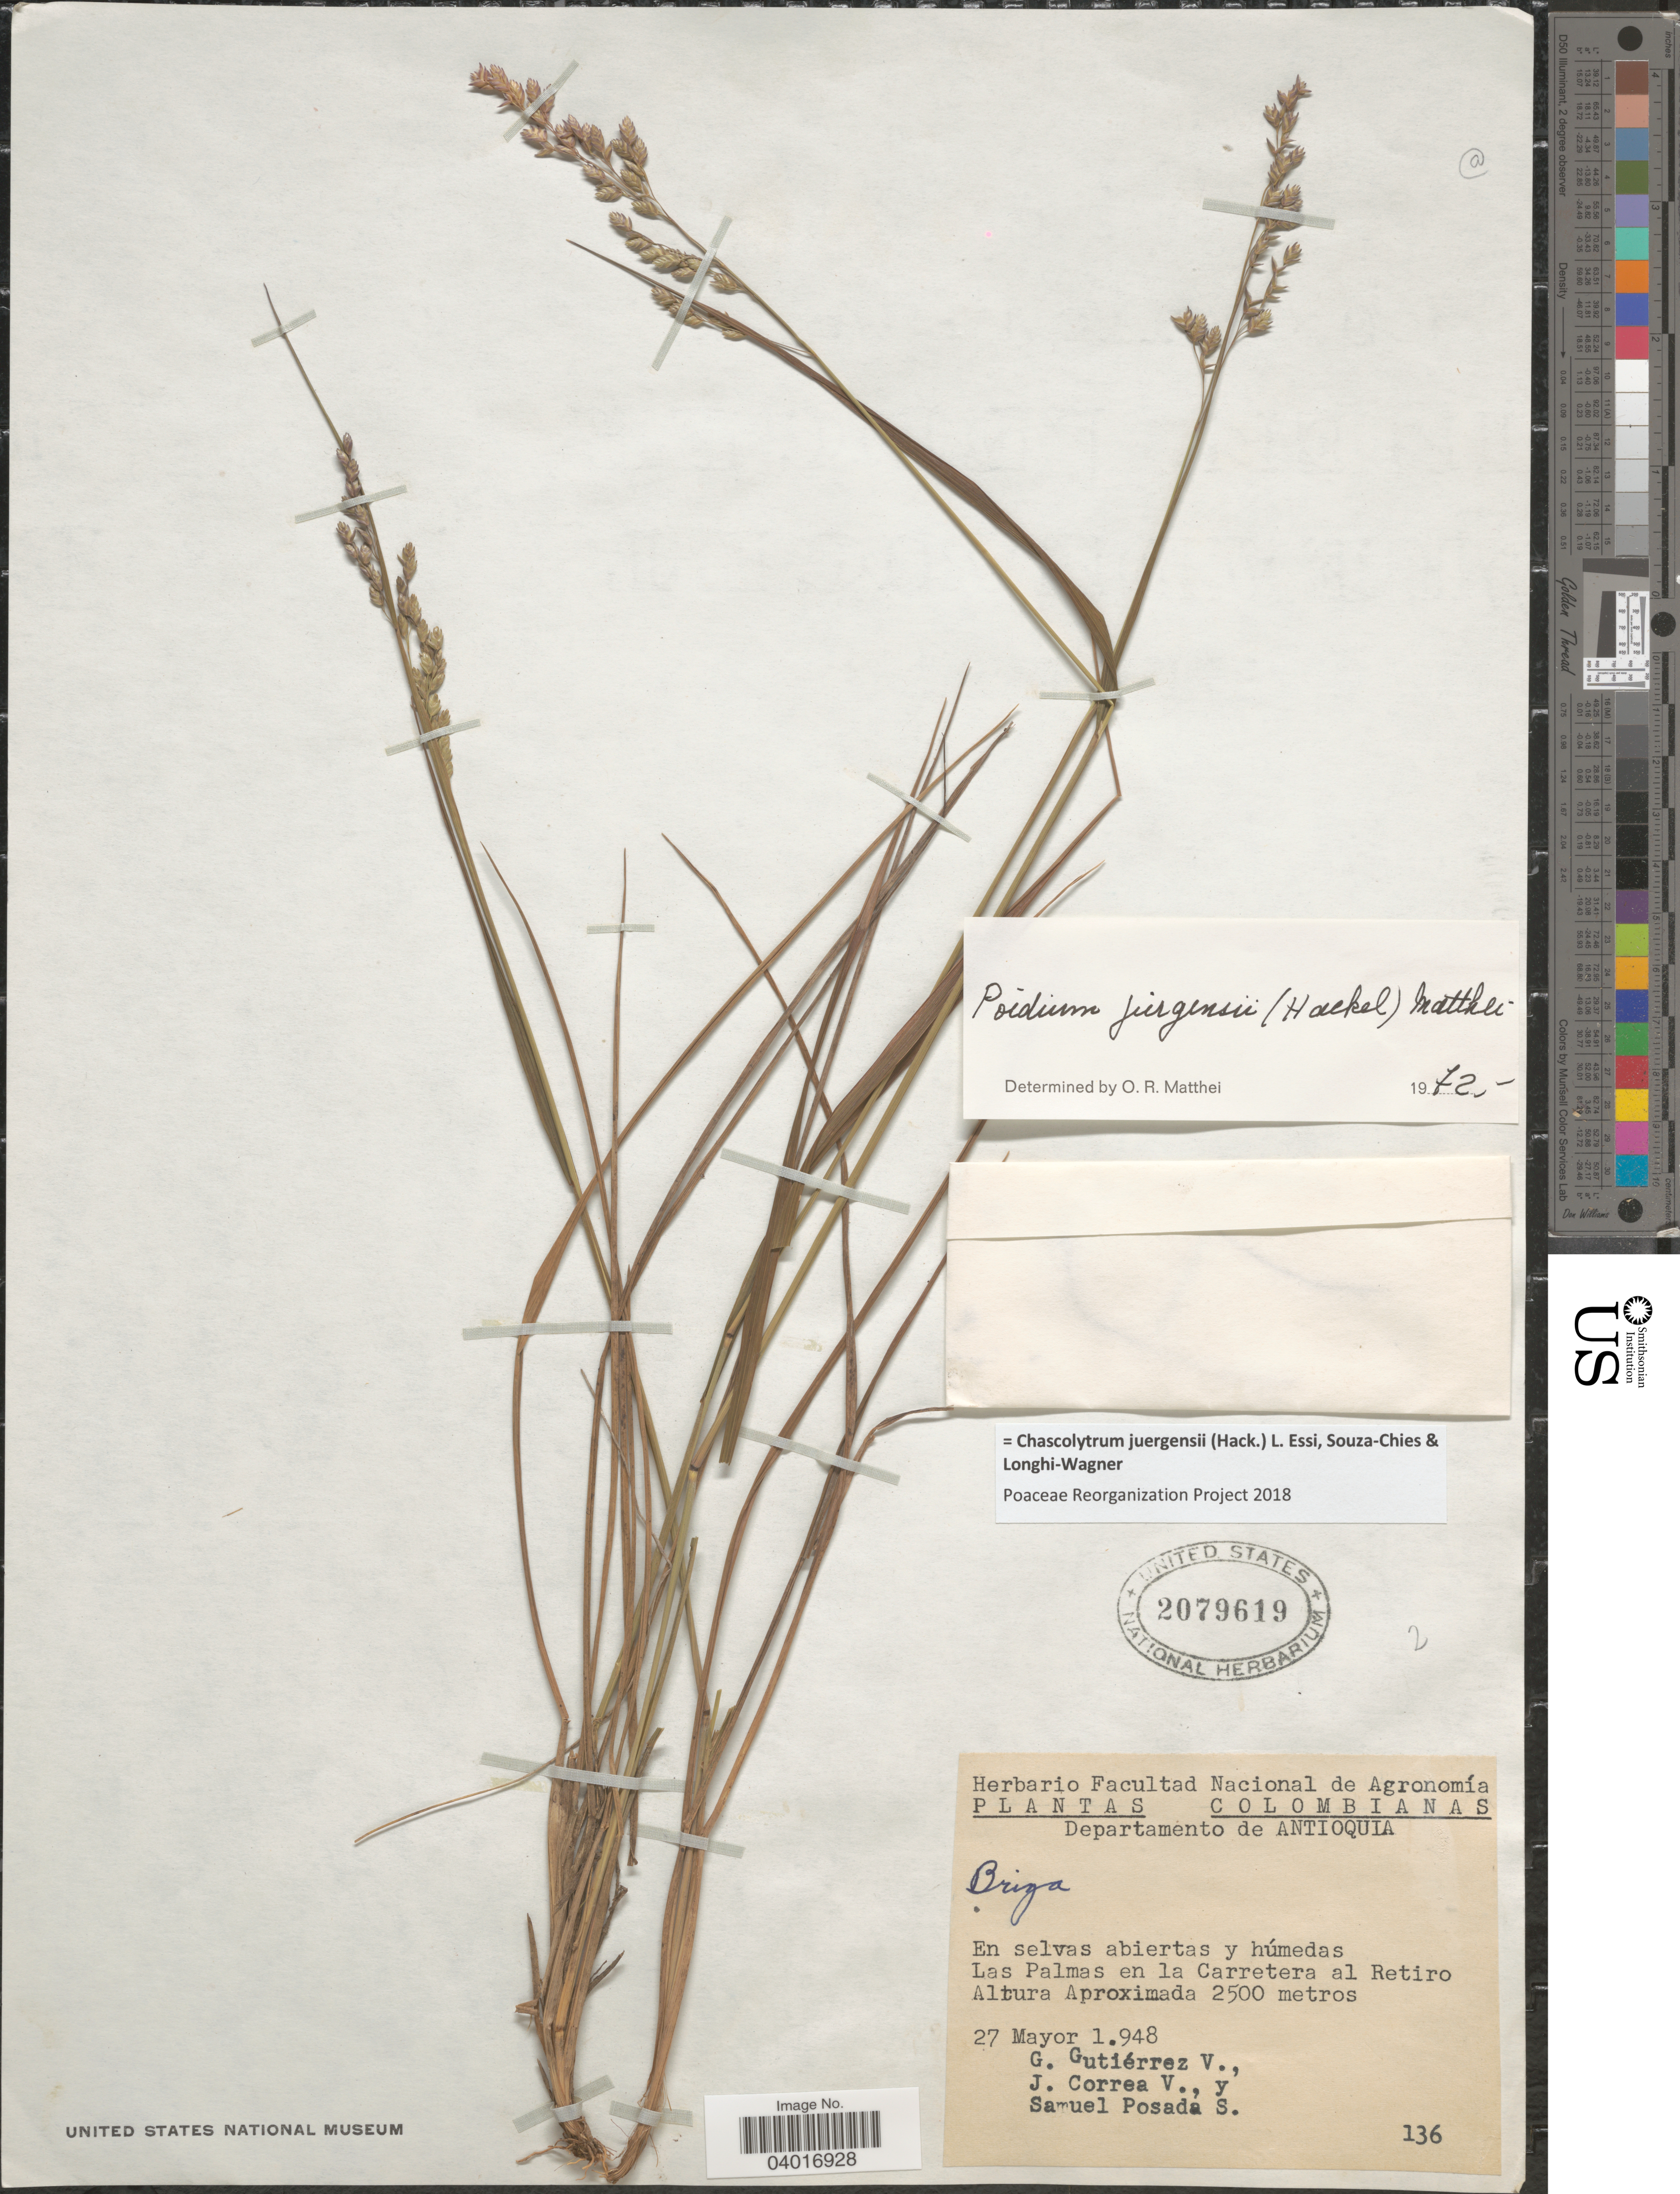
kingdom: Plantae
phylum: Tracheophyta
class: Liliopsida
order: Poales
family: Poaceae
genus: Chascolytrum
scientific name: Chascolytrum juergensii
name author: (Hack.) L. Essi et al.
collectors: G. Gutiérrez V., J. Correa V. & S. Posada S.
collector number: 136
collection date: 1948-05-27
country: Colombia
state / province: Antioquia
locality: Departamento de Antioquia. Las Palmas en la Carretera al Retiro.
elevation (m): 2500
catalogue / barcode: US 2079619